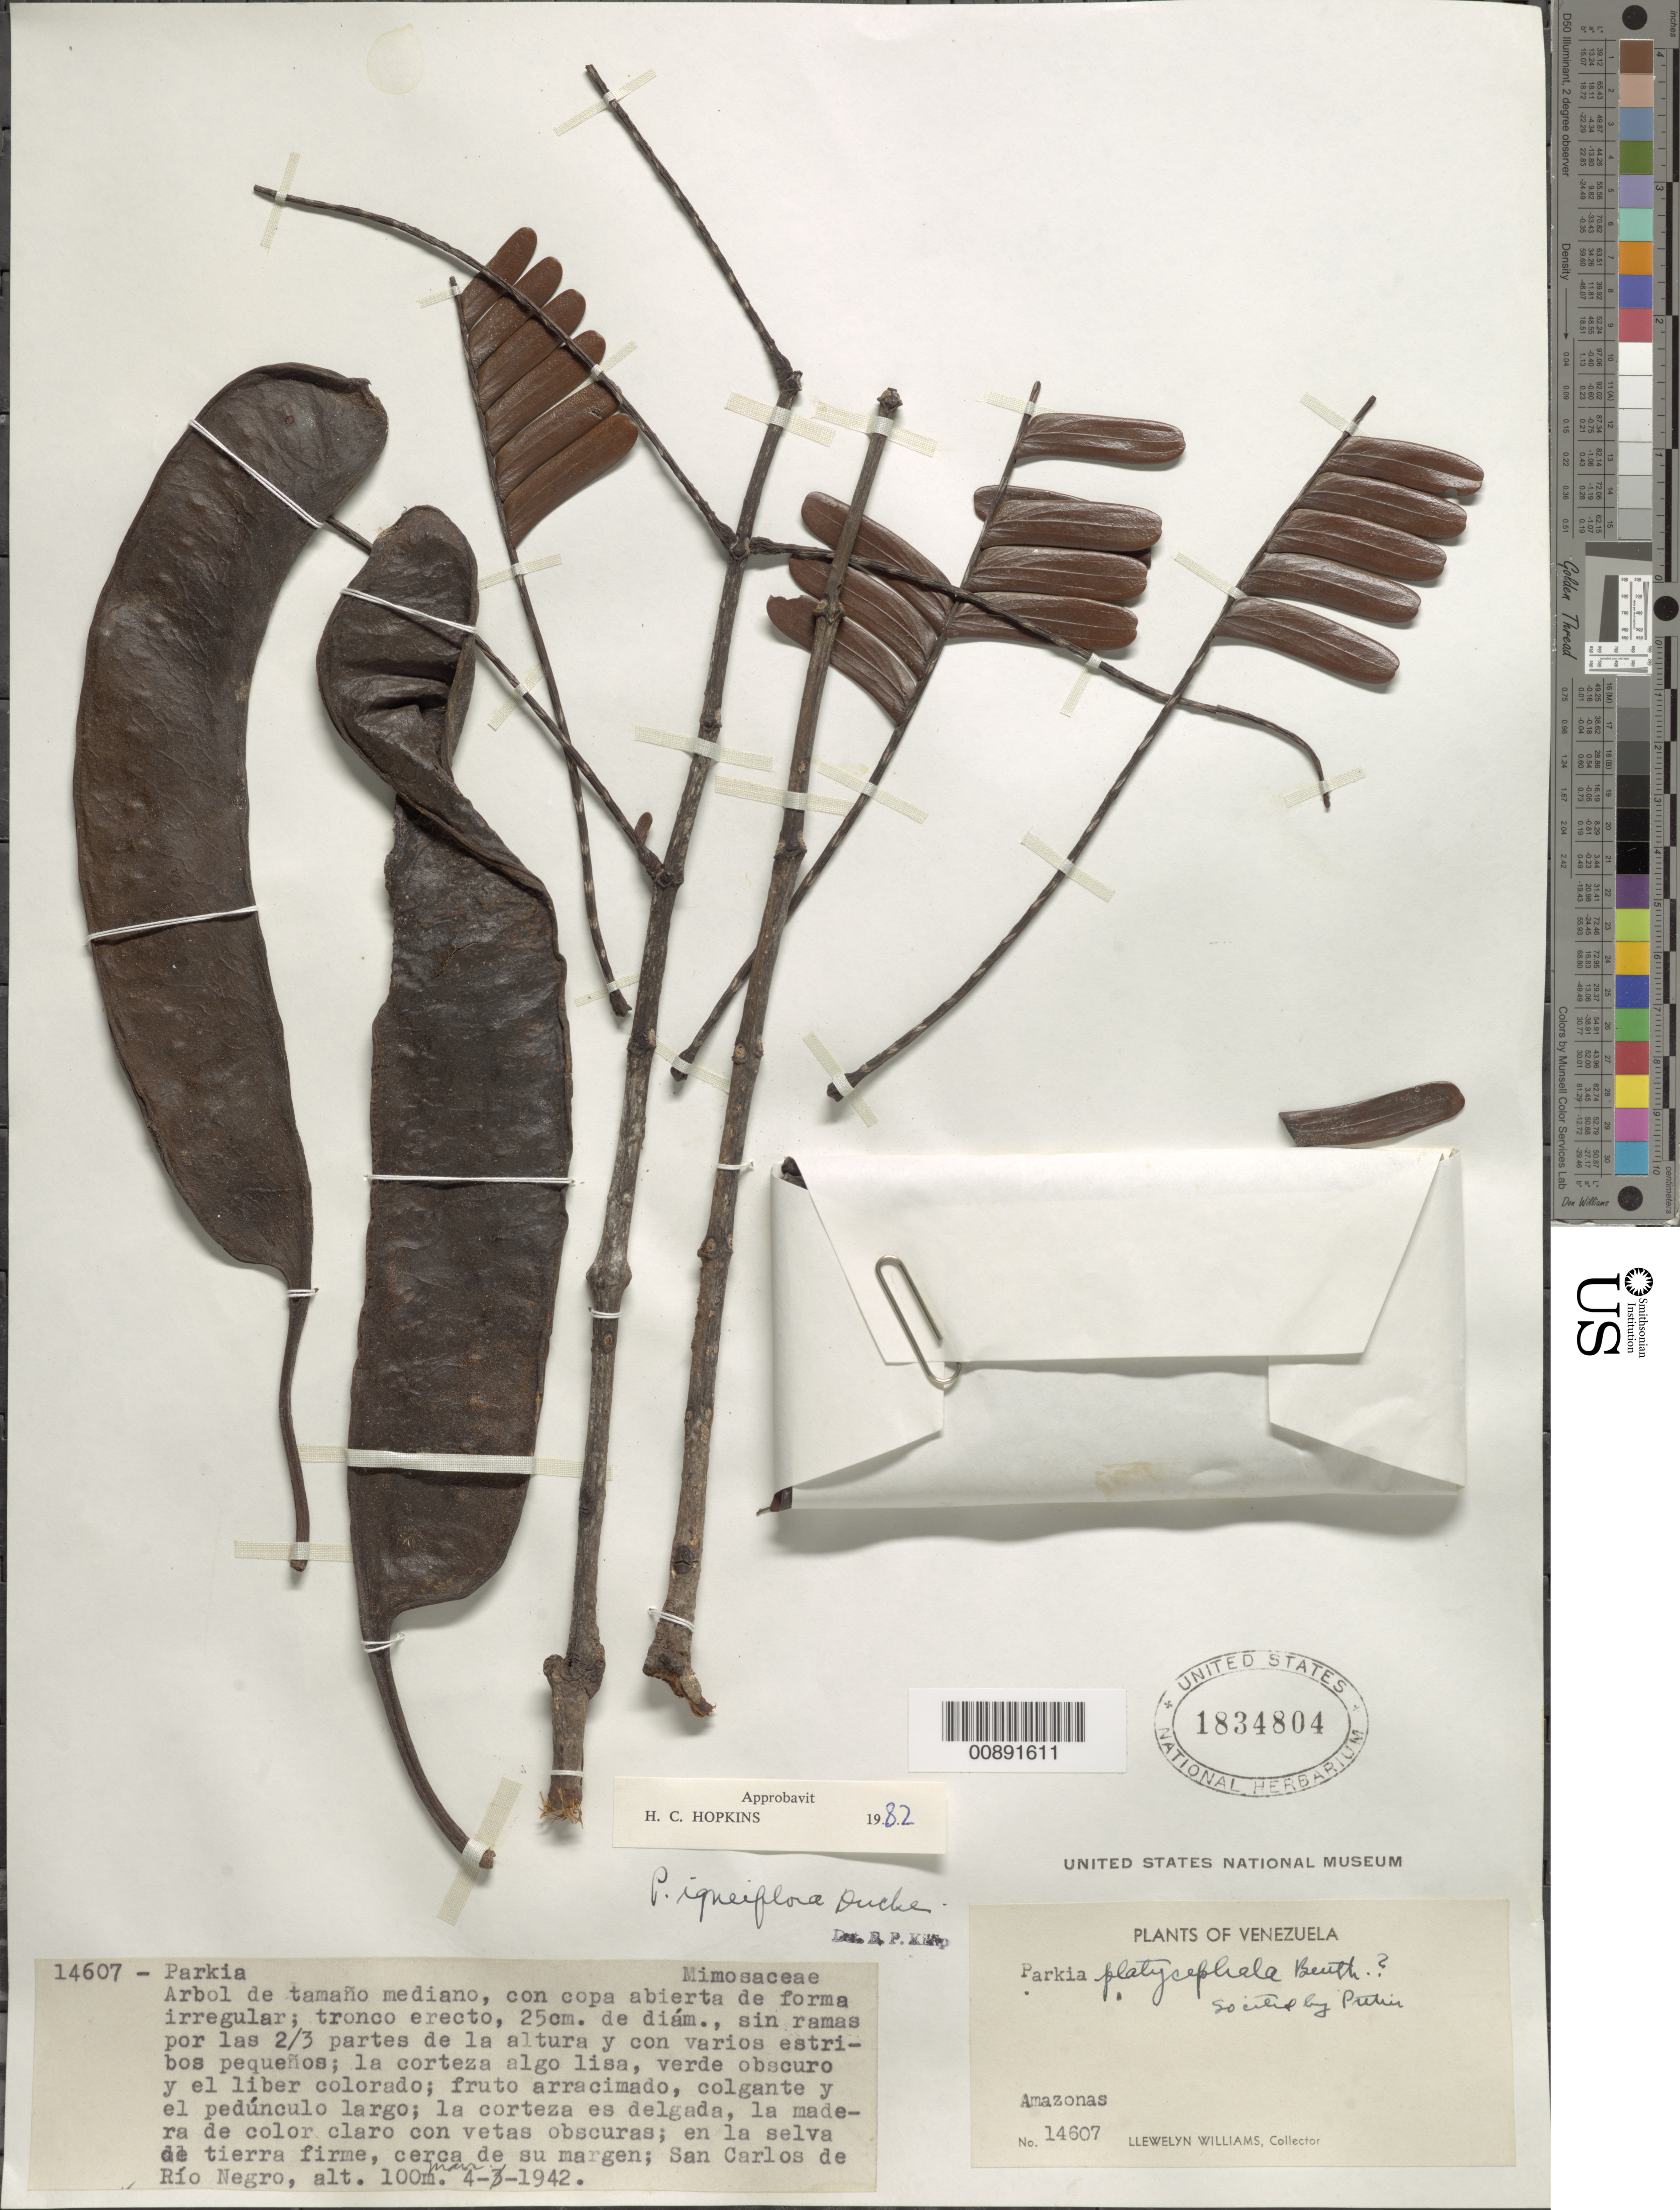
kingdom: Plantae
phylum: Tracheophyta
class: Magnoliopsida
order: Fabales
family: Fabaceae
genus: Parkia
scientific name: Parkia igneiflora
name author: Ducke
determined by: Hopkins, H. C.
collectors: Ll. Williams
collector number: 14607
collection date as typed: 4-Mar-42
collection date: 1942-03-04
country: Venezuela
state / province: Amazonas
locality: San Carlos de Río Negro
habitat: Selva de tierra firme, cerca de su margen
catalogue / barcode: US 1834804